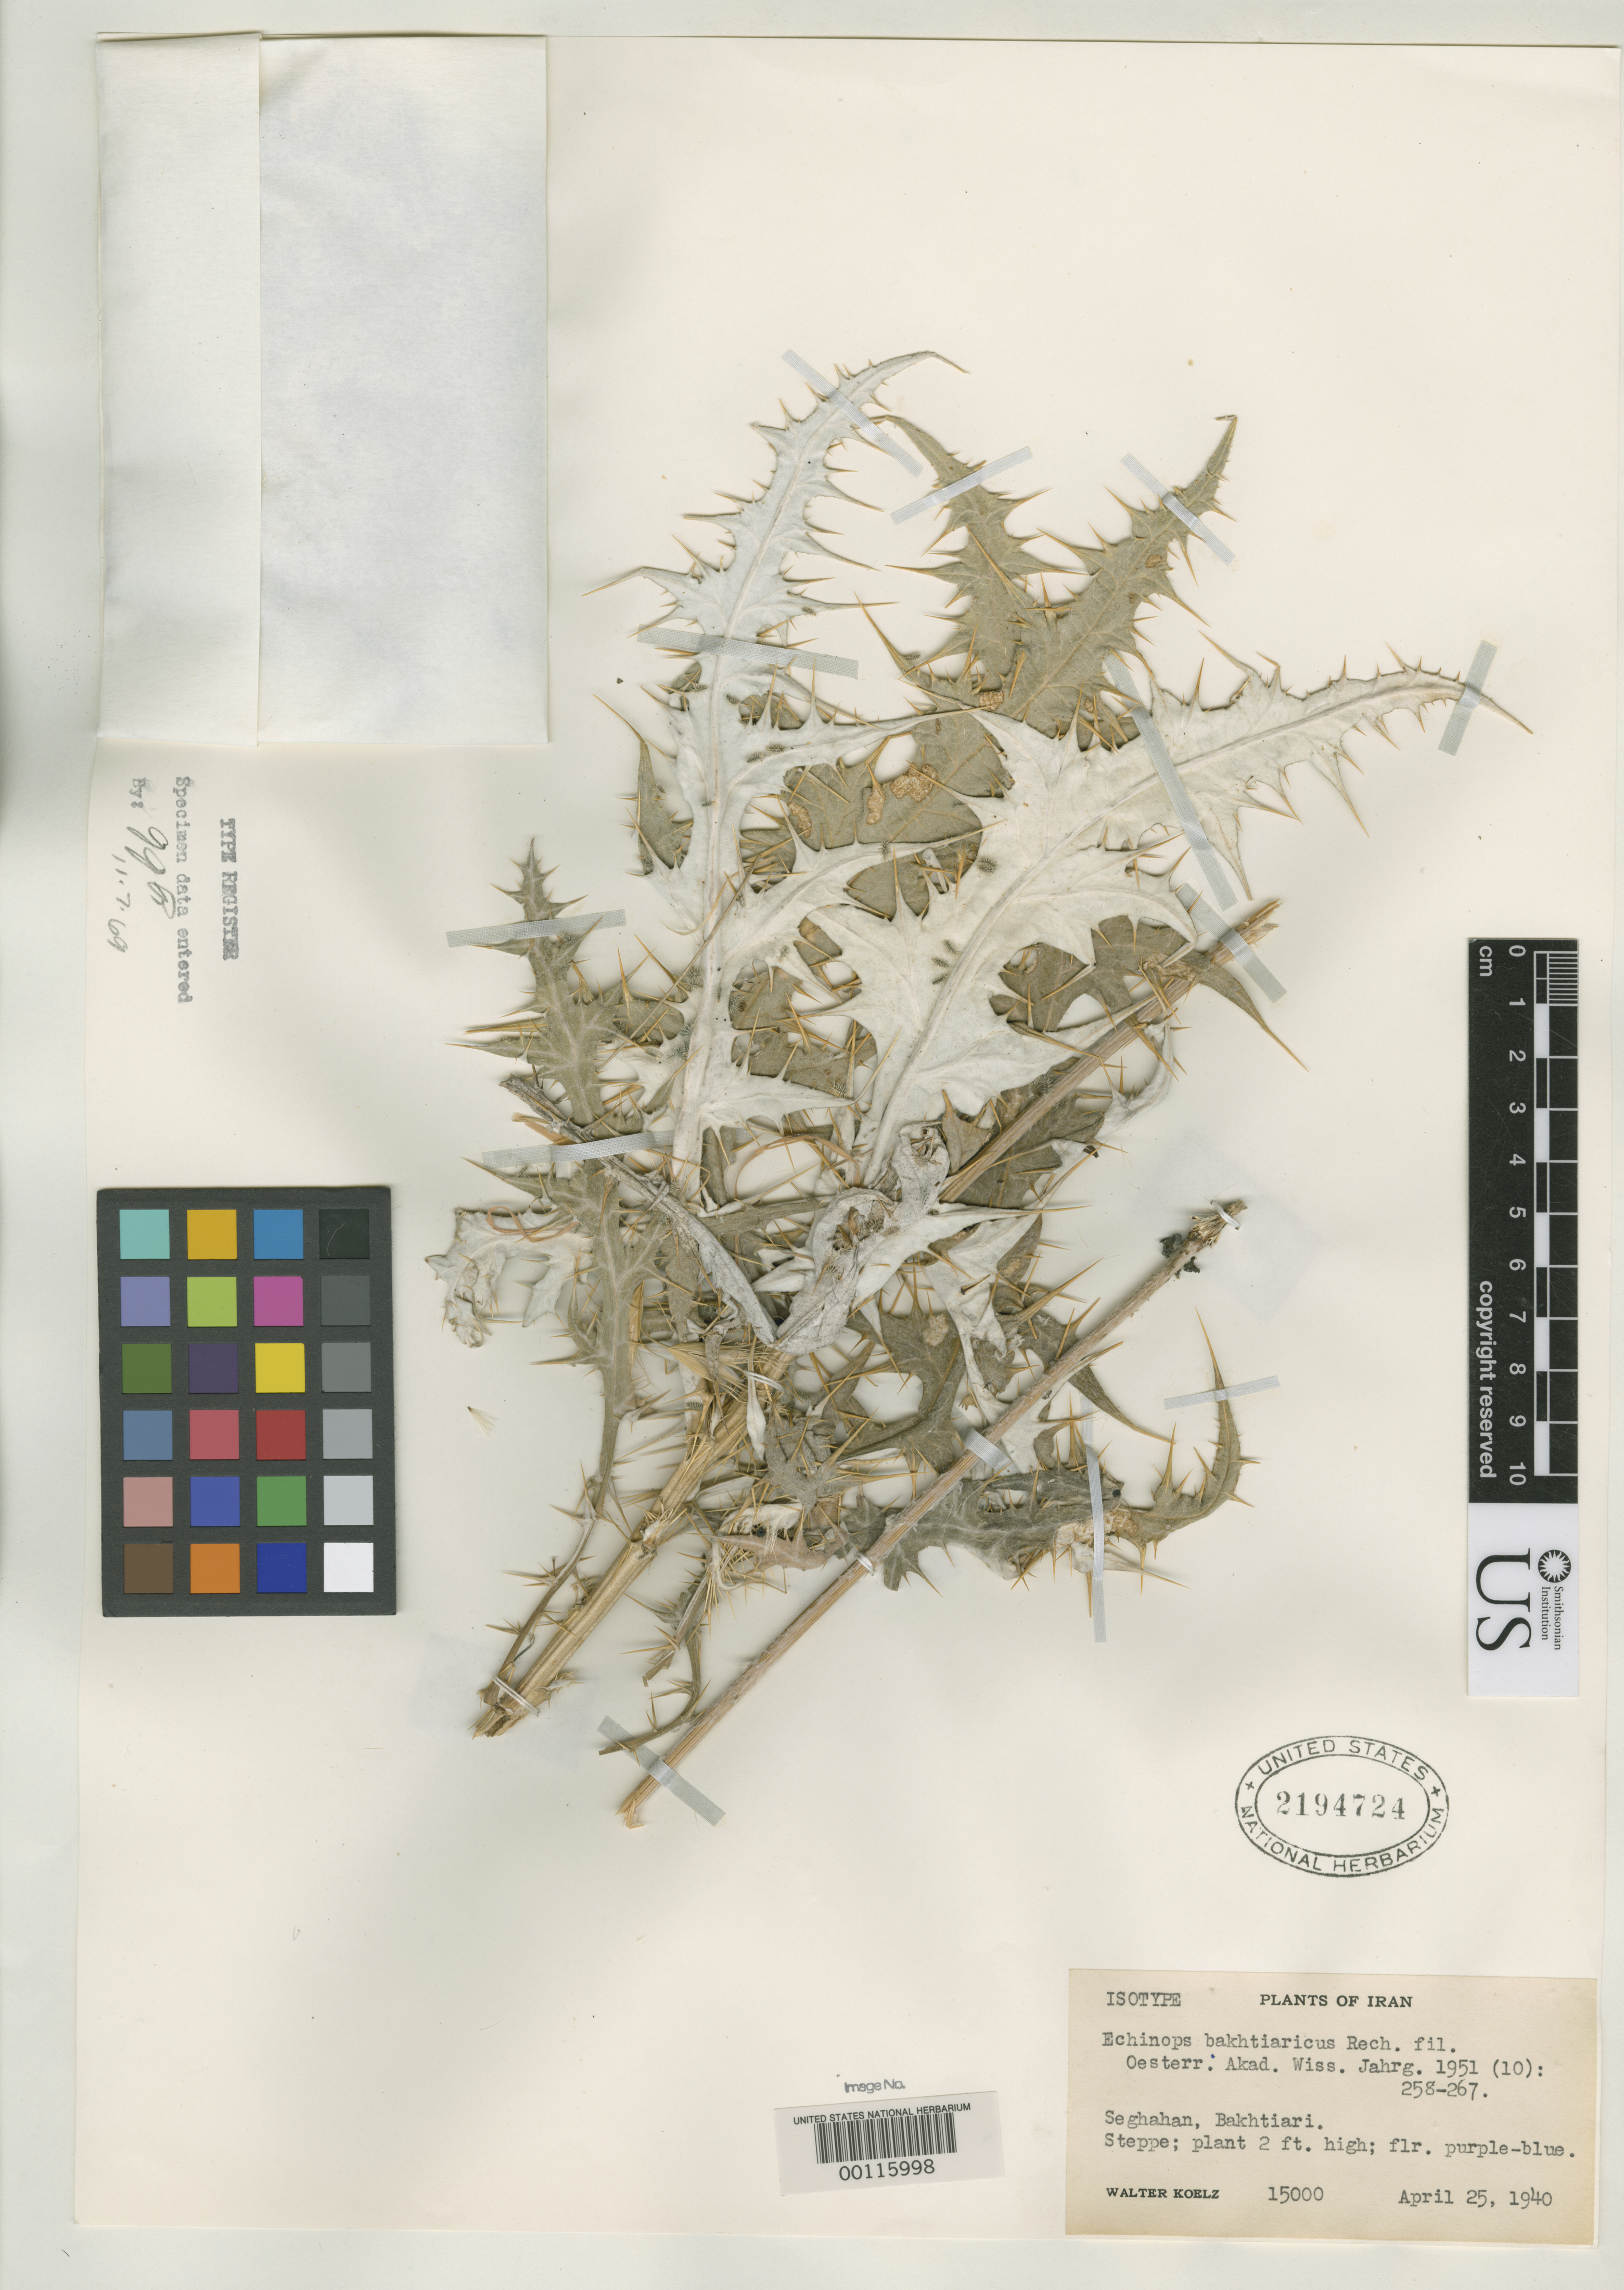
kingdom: Plantae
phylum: Tracheophyta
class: Magnoliopsida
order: Asterales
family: Asteraceae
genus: Echinops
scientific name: Echinops bakhtiaricus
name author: Rech. f.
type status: Type Collection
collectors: W. N. Koelz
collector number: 15000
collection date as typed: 25 Apr 1940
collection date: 1940-04-25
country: Iran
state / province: Chahar Mahaal and Bakhtiari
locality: Seghahan.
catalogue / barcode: US 2194724